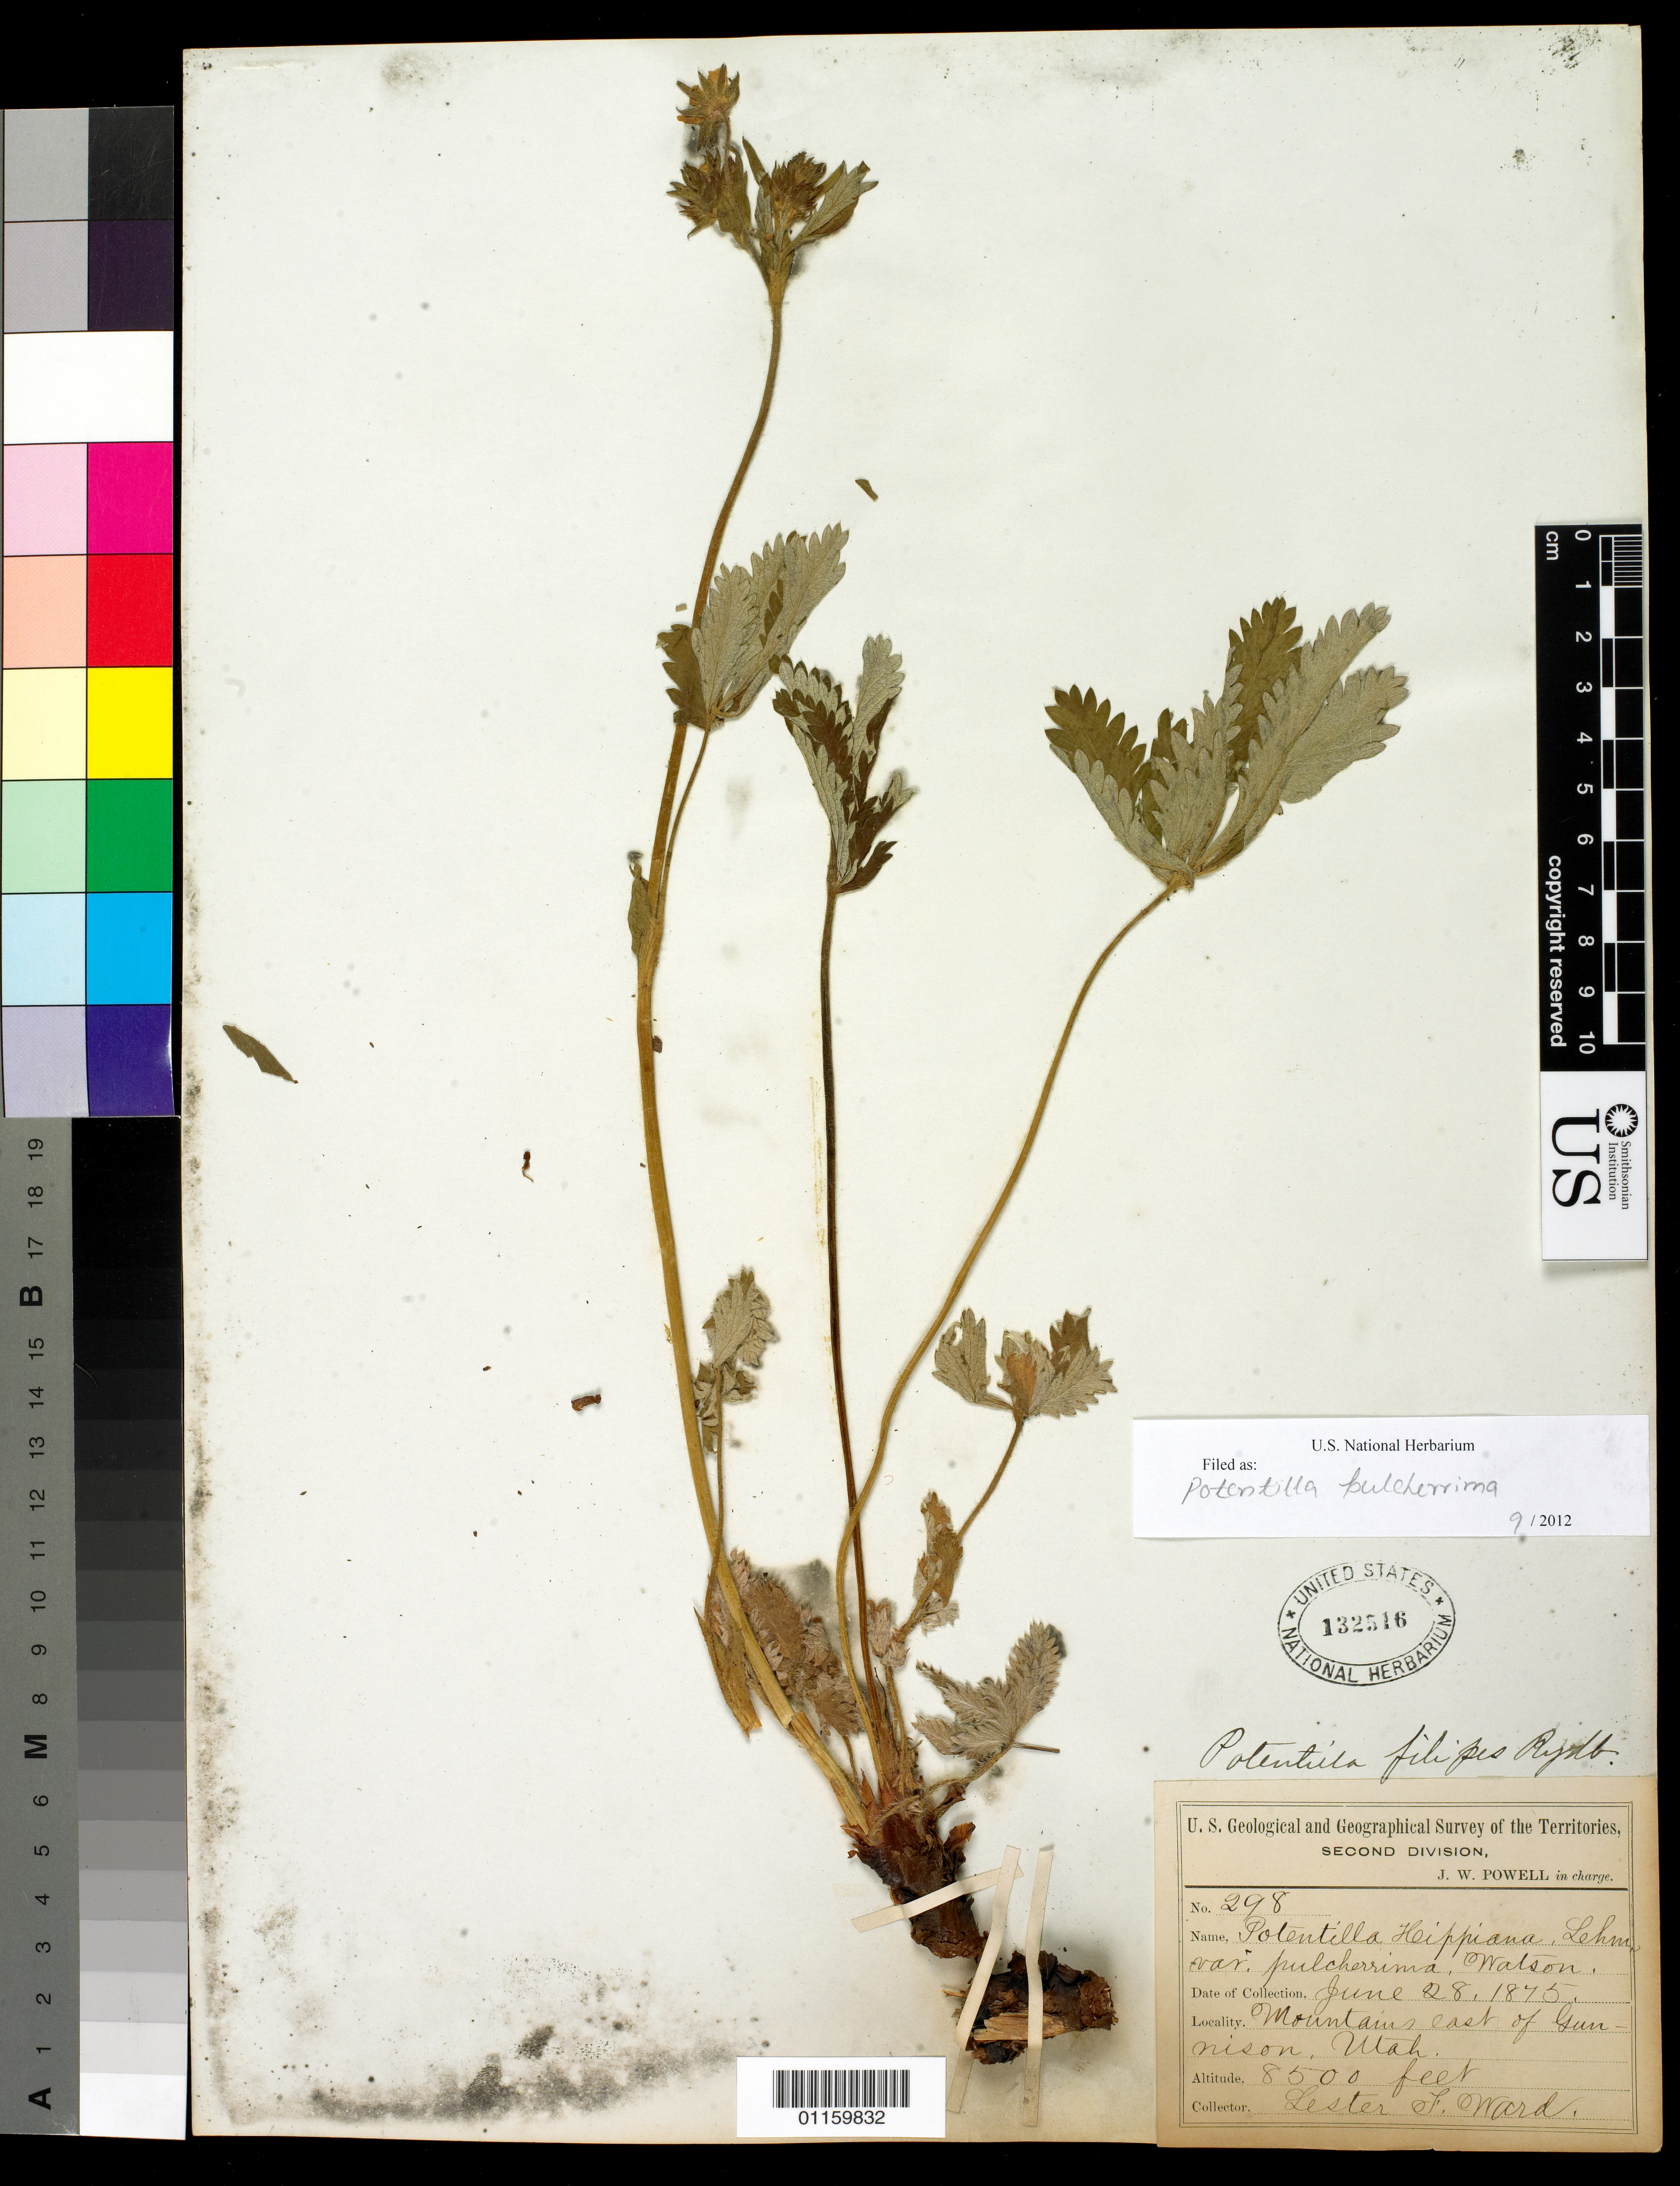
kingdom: Plantae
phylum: Tracheophyta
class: Magnoliopsida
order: Rosales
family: Rosaceae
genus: Potentilla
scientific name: Potentilla pulcherrima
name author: Lehm.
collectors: L. F. Ward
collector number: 298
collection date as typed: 28 Jun 1875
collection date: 1875-06-28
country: United States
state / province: Utah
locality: Mountain east of Gunnison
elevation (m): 2591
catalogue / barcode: US 132516